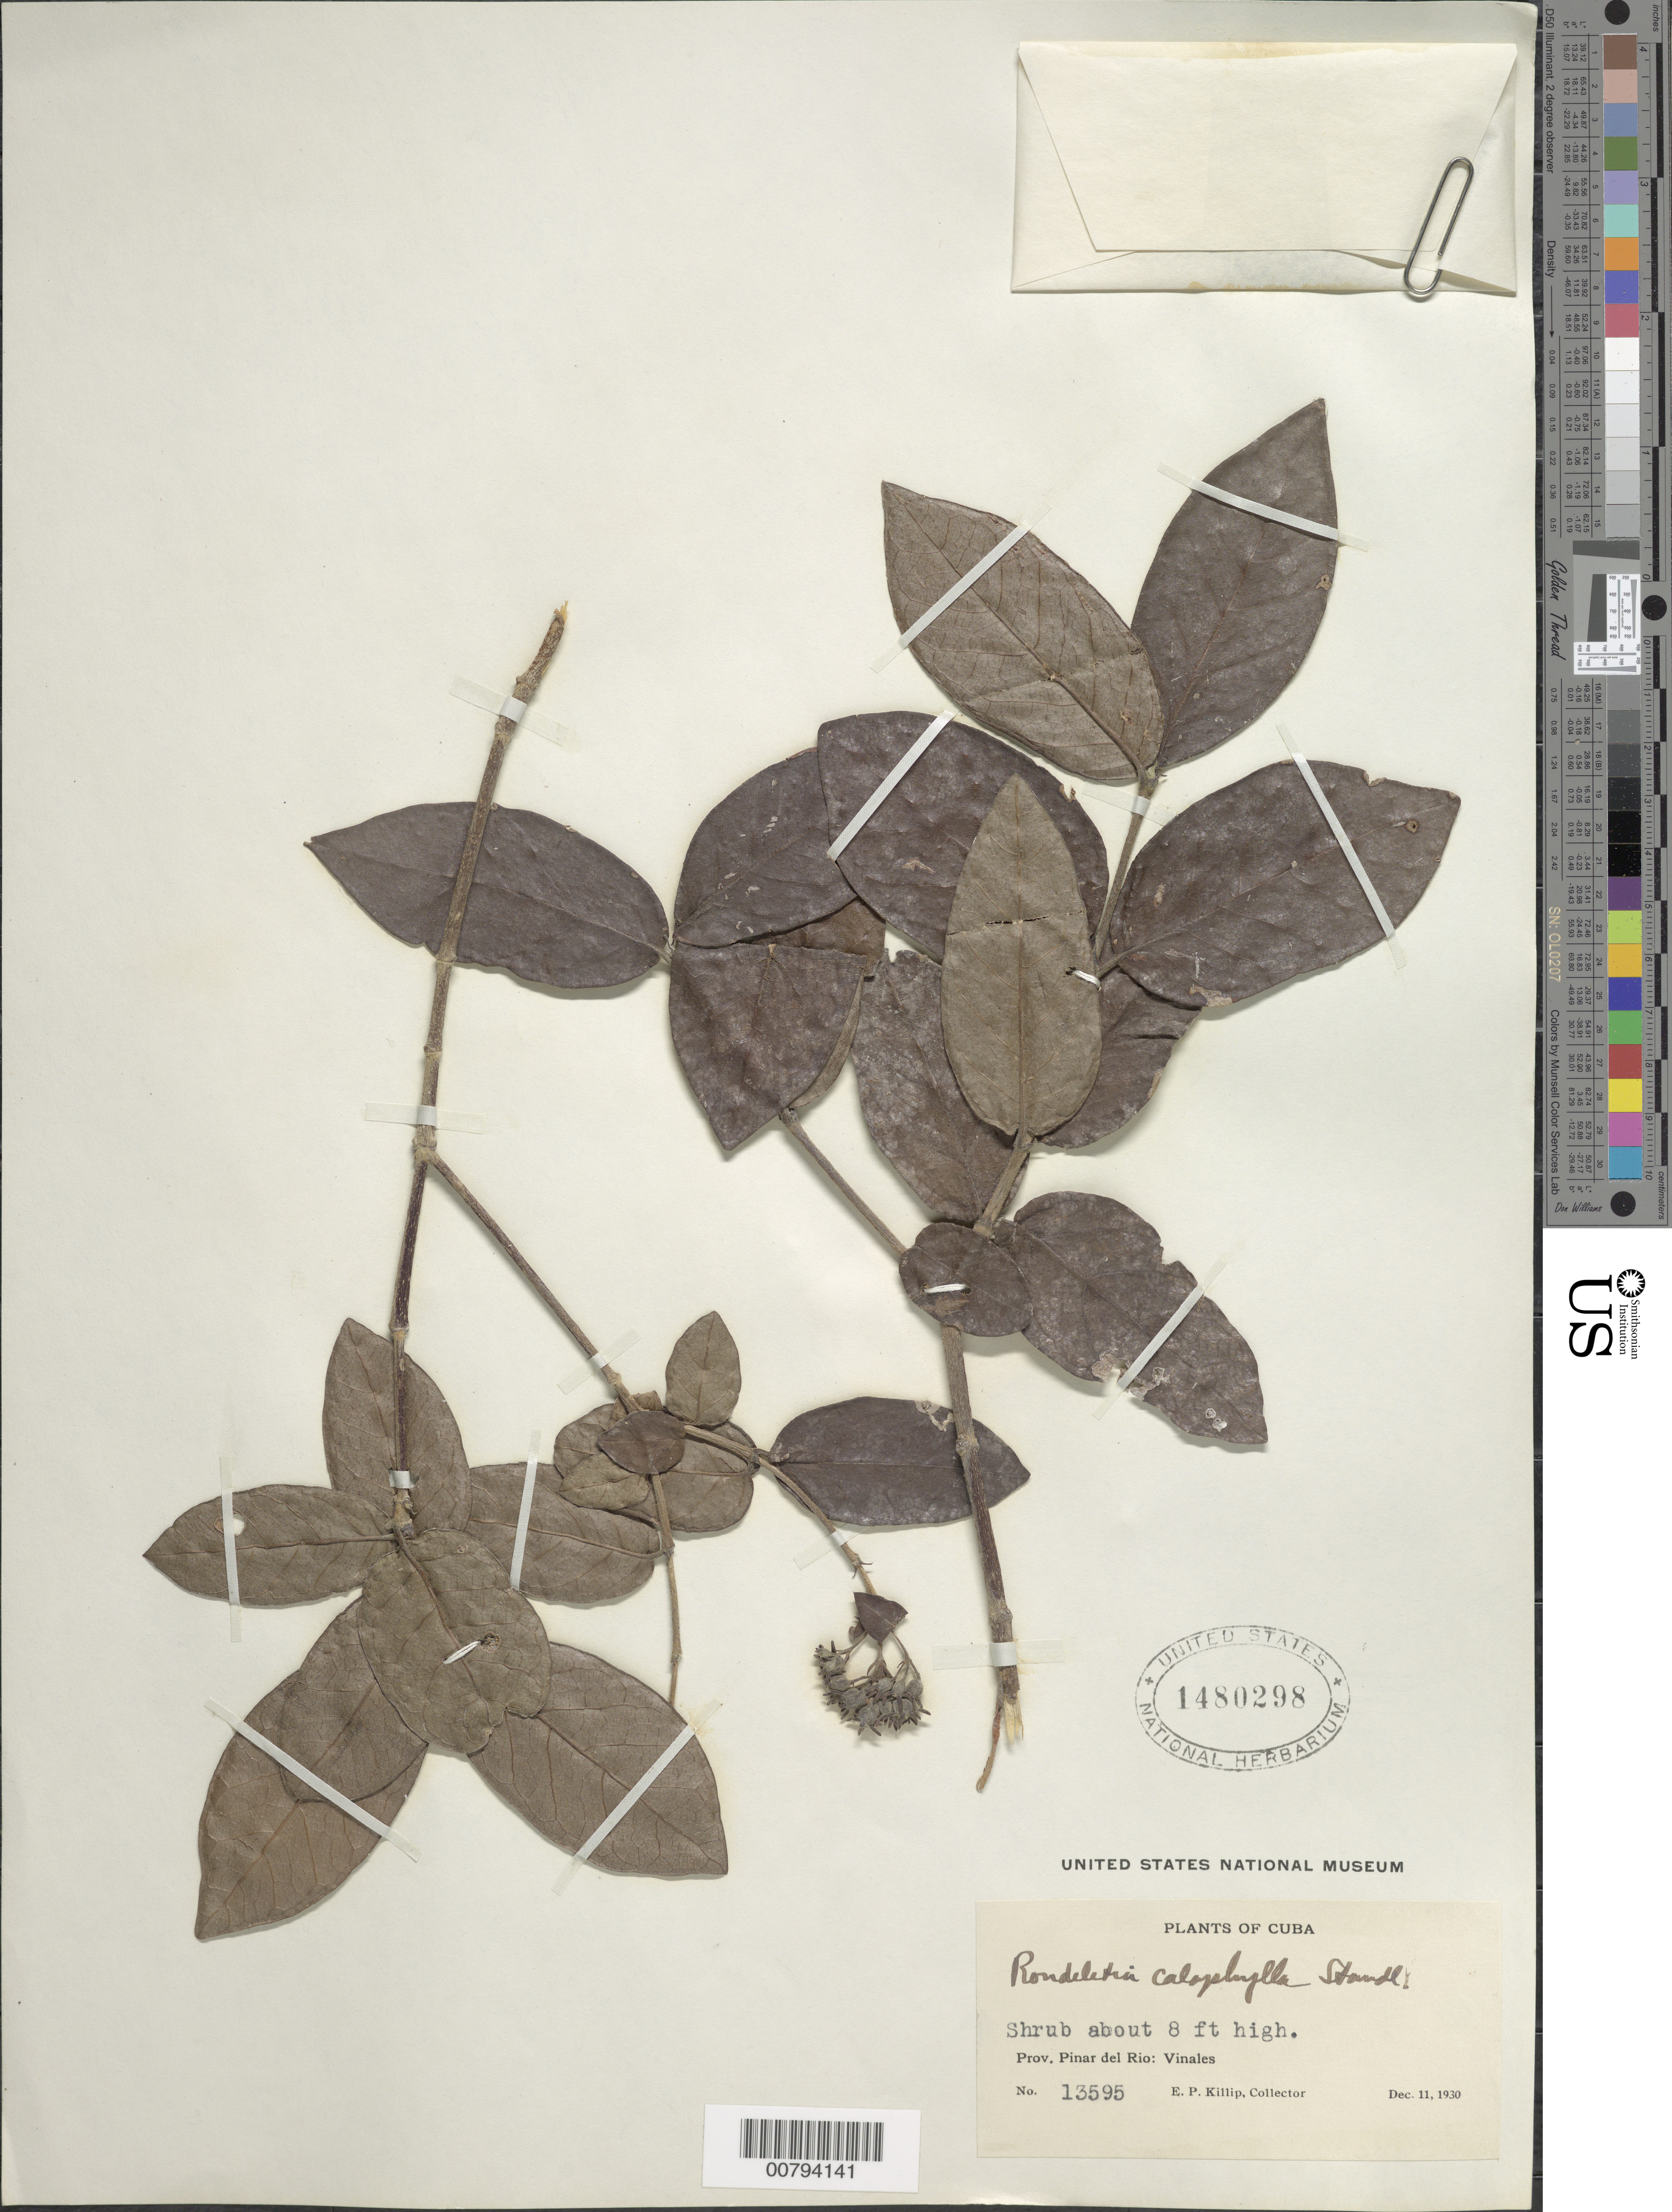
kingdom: Plantae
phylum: Tracheophyta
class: Magnoliopsida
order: Gentianales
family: Rubiaceae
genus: Rondeletia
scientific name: Rondeletia calophylla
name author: Standl.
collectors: E. P. Killip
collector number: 13595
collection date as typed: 11 Dec 1930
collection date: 1930-12-11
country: Cuba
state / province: Pinar del Río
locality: Vinales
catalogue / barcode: US 1480298